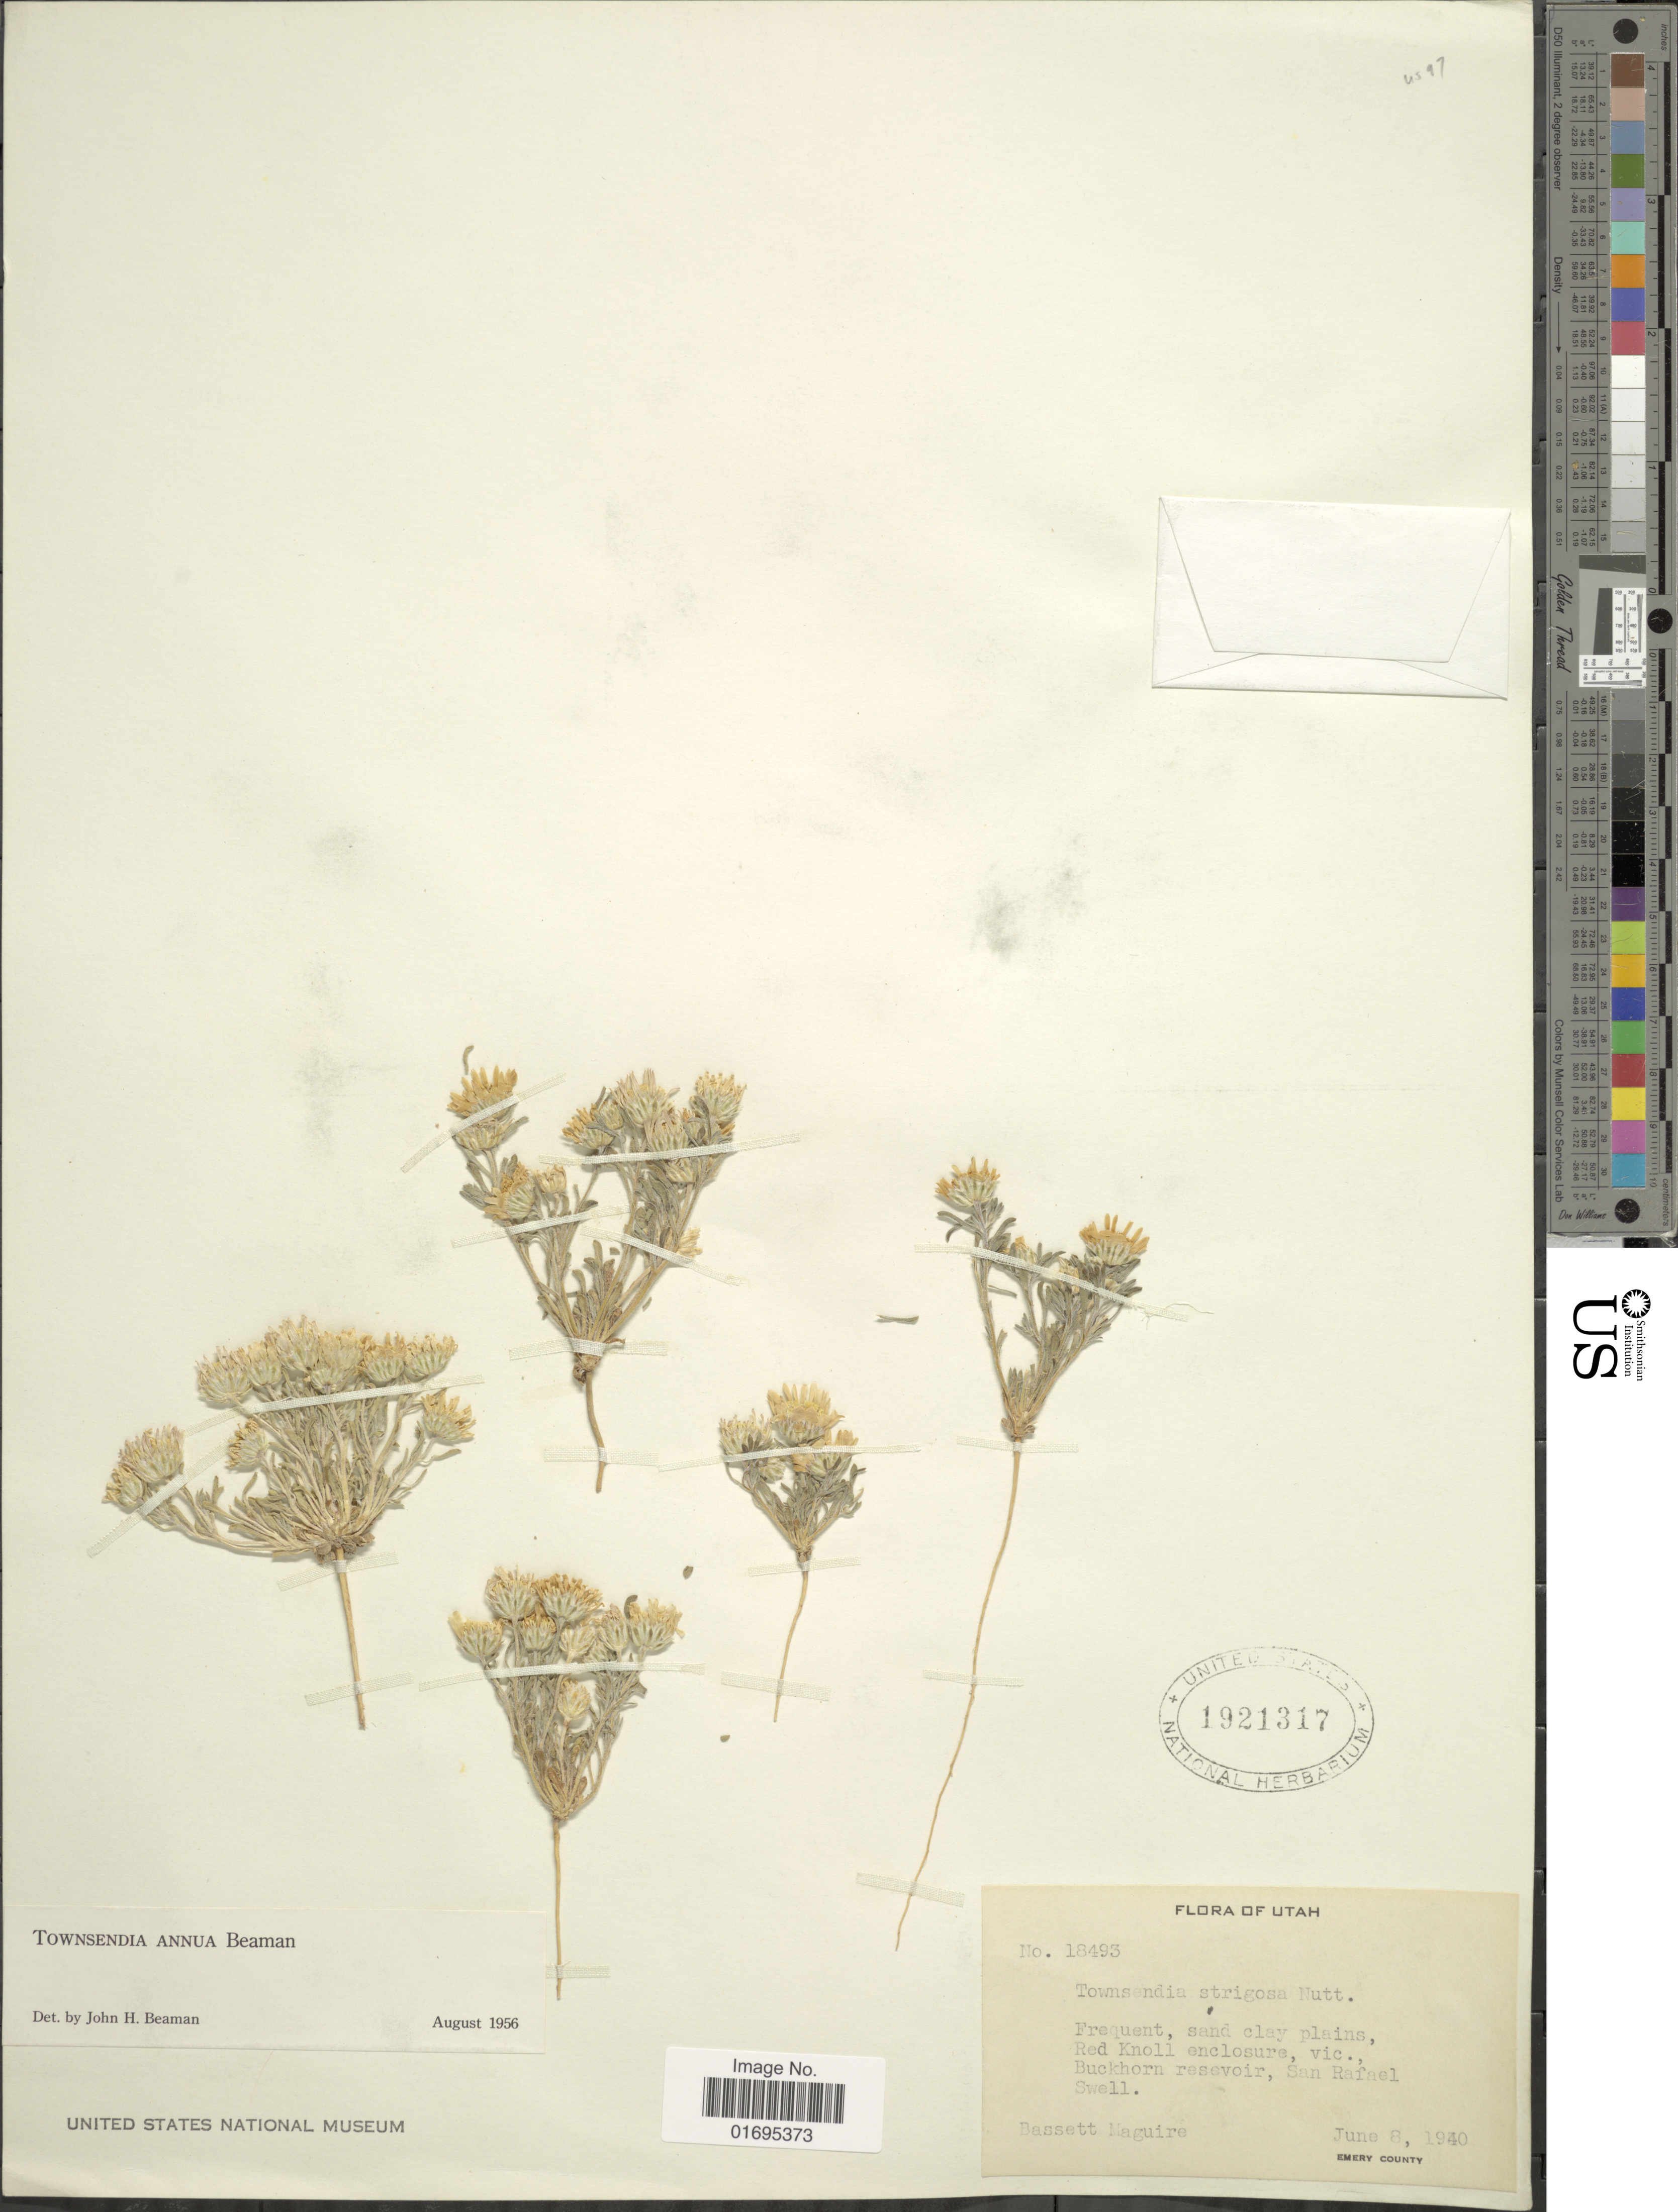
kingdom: Plantae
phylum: Tracheophyta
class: Magnoliopsida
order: Asterales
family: Asteraceae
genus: Townsendia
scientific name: Townsendia annua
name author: Beaman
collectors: B. Maguire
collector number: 18493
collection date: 1940-06-08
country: United States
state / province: Utah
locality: Sand clay plains, Red Knoll enclosure, vic. Buckhorn reservoir, San Rafael Swell, Emery County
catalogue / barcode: US 1921317